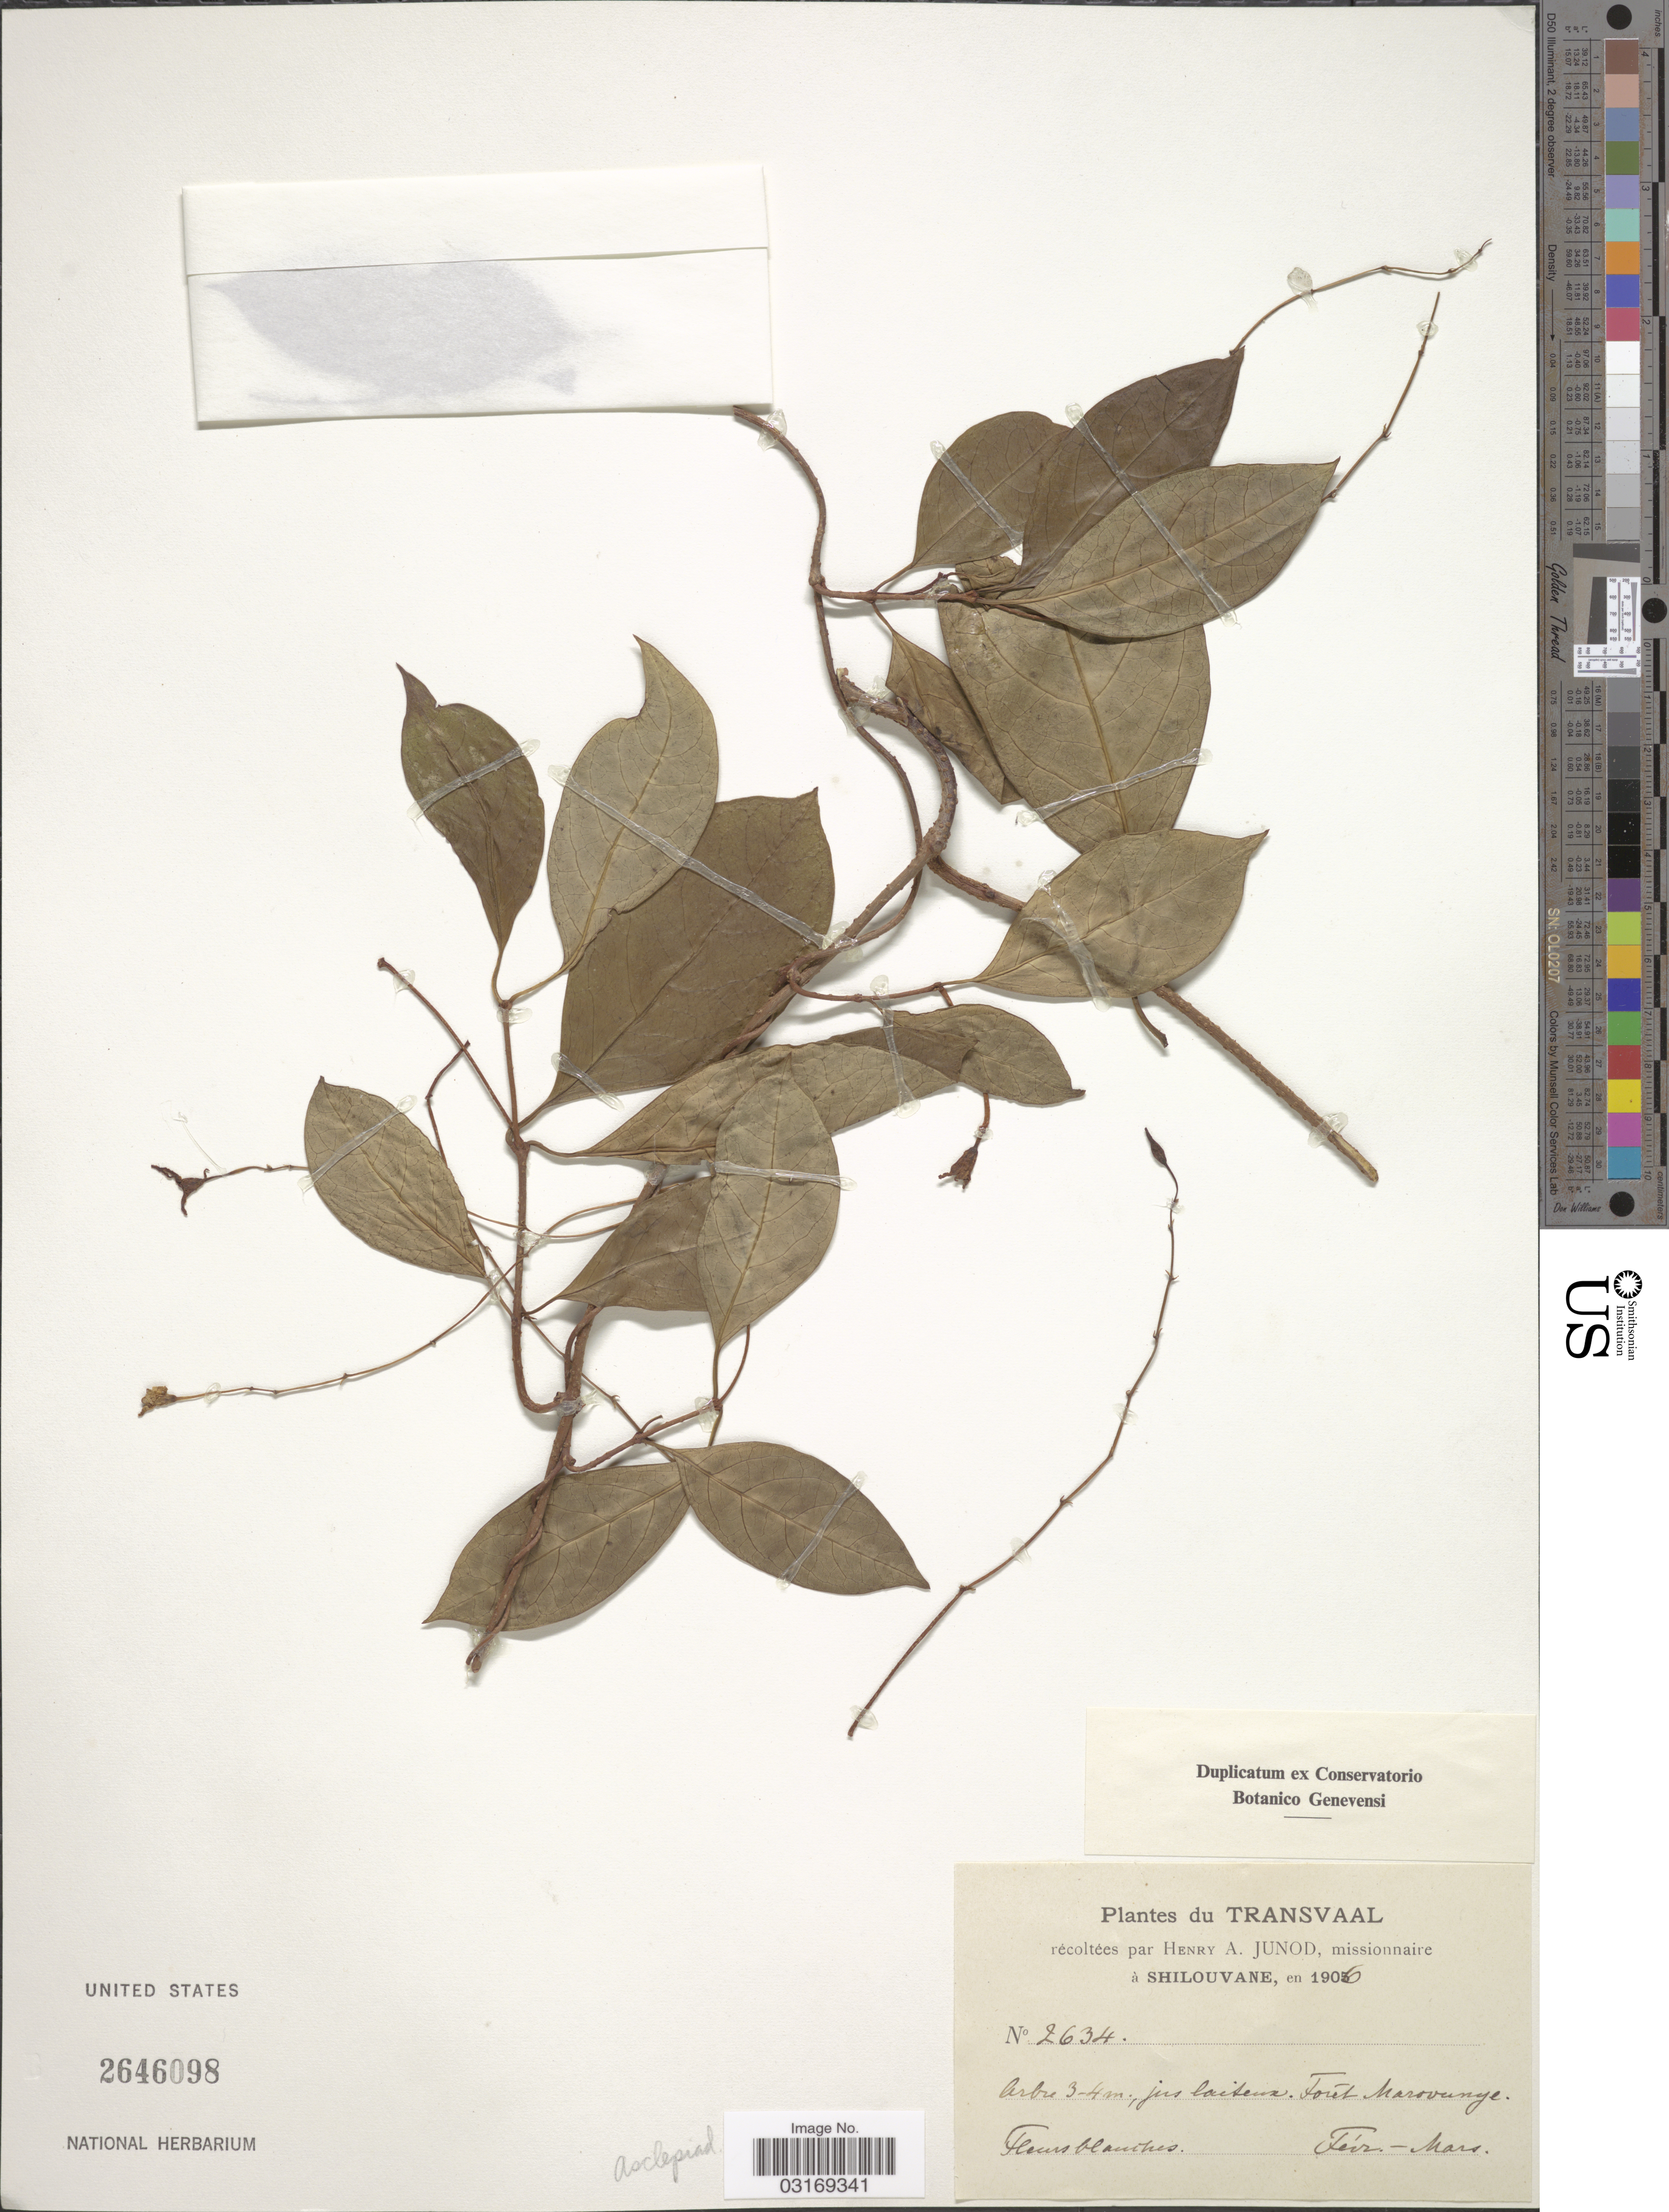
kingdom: Plantae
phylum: Tracheophyta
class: Magnoliopsida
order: Gentianales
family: Apocynaceae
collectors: H. Junod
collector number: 2634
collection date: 1906-02/1906-03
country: South Africa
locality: Transvaal. Forêt Marovunye.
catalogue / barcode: US 2646098